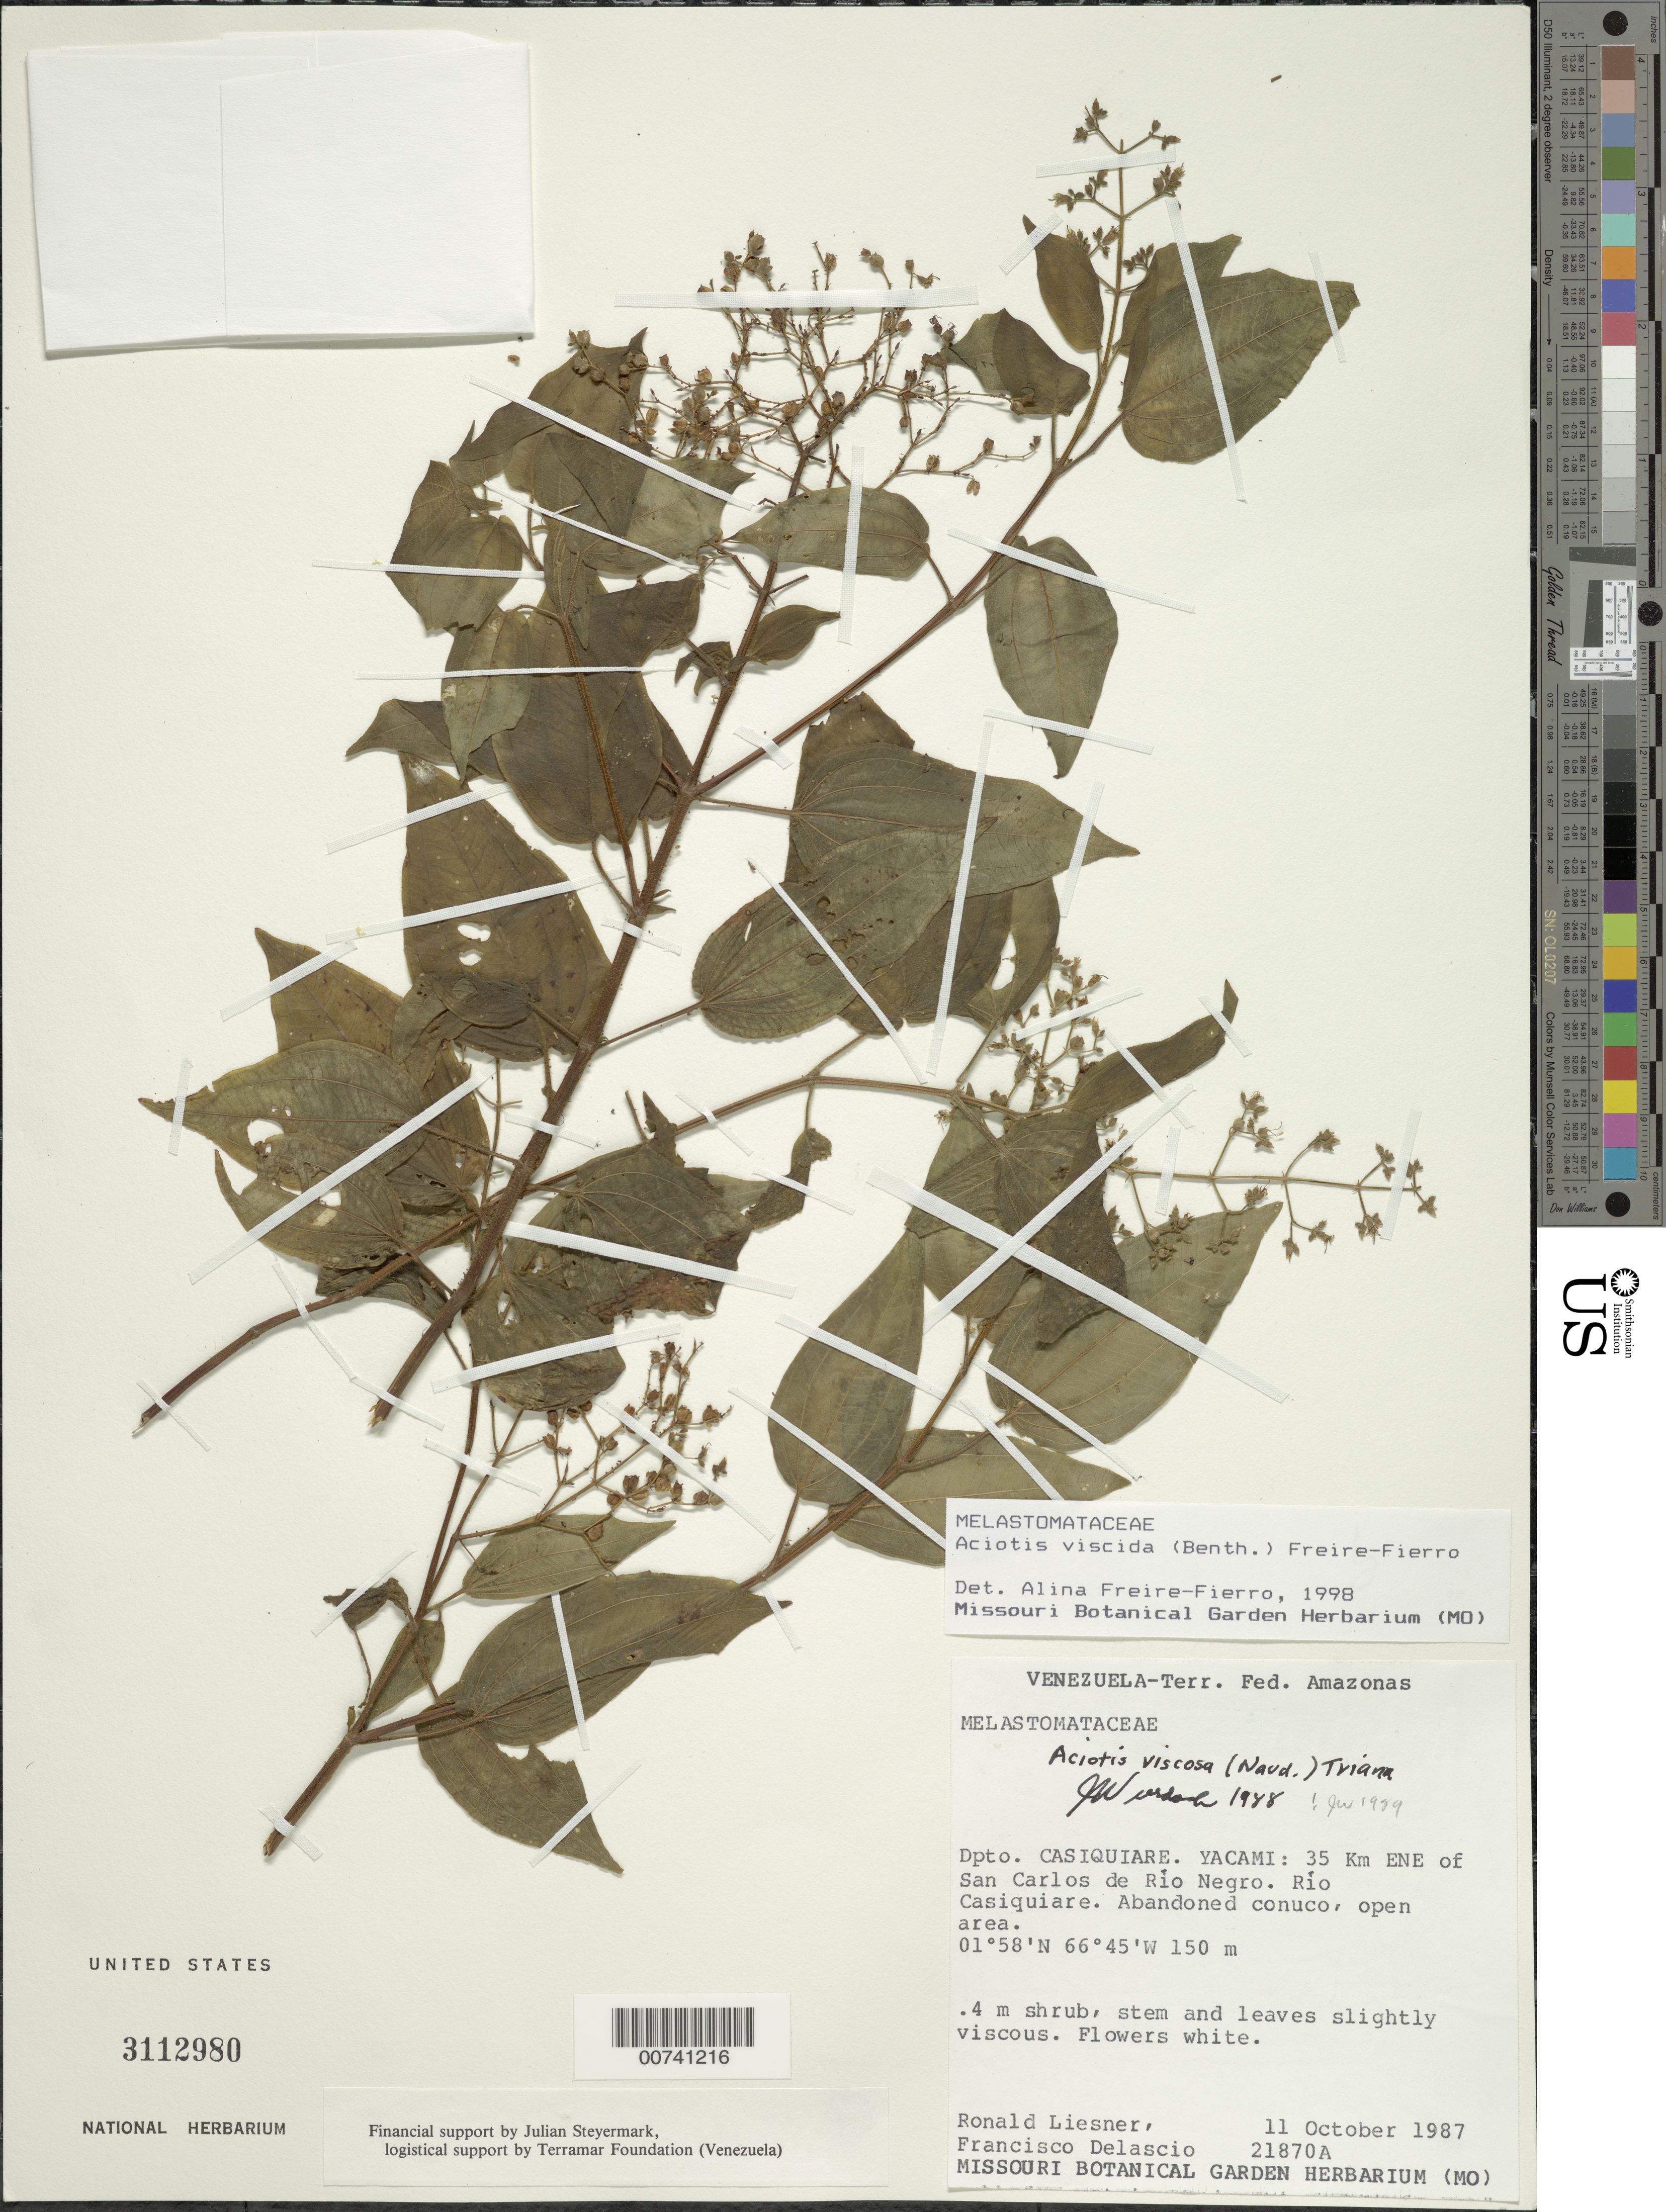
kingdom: Plantae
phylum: Tracheophyta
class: Magnoliopsida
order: Myrtales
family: Melastomataceae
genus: Aciotis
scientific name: Aciotis viscida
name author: (Benth.) Freire-Fierro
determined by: Freire-Fierro, A.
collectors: R. L. Liesner & F. Delascio C.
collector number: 21870 A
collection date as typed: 11-Oct-87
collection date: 1987-10-11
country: Venezuela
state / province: Amazonas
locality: Río Casiquiare, Yacami, 35 km ENE of San Carlos de Río Negro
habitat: Abandoned conuco, open area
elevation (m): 150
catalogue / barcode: US 3112980